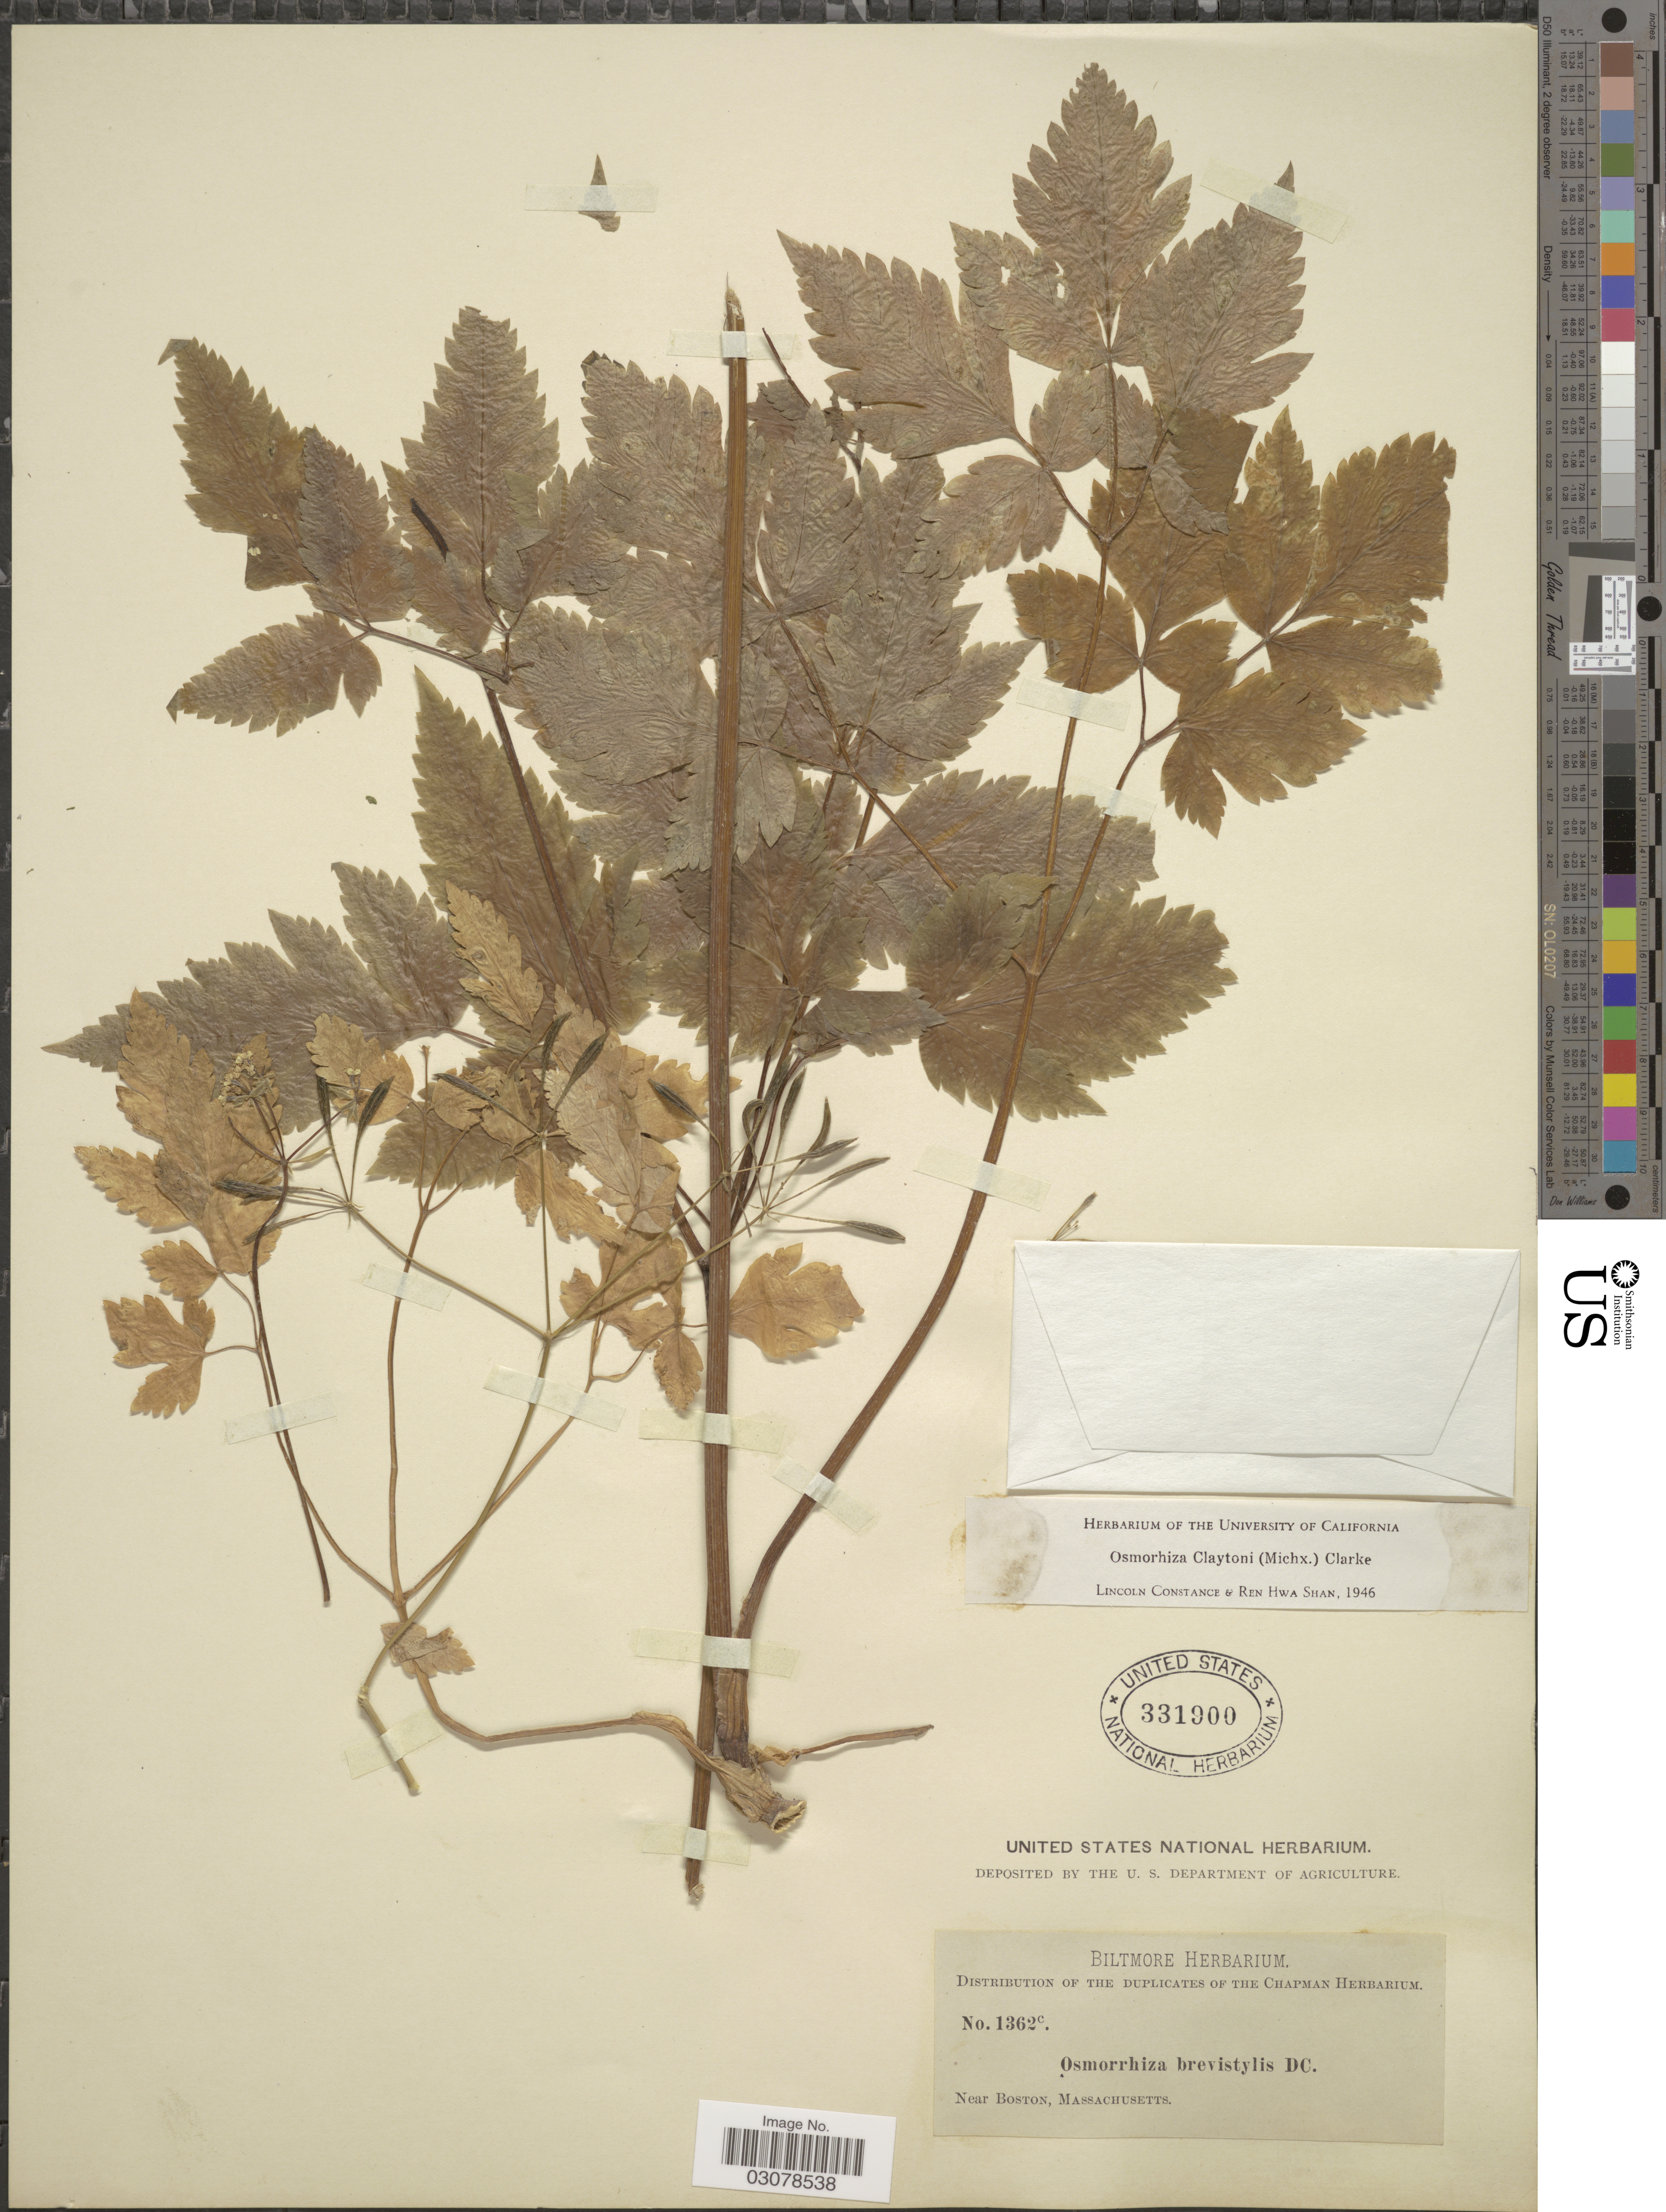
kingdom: Plantae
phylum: Tracheophyta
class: Magnoliopsida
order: Apiales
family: Apiaceae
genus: Osmorhiza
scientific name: Osmorhiza claytonii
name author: (Michx.) C.B. Clarke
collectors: ex herb. Biltmore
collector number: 1362c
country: United States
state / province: Massachusetts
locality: Near Boston.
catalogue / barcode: US 331900